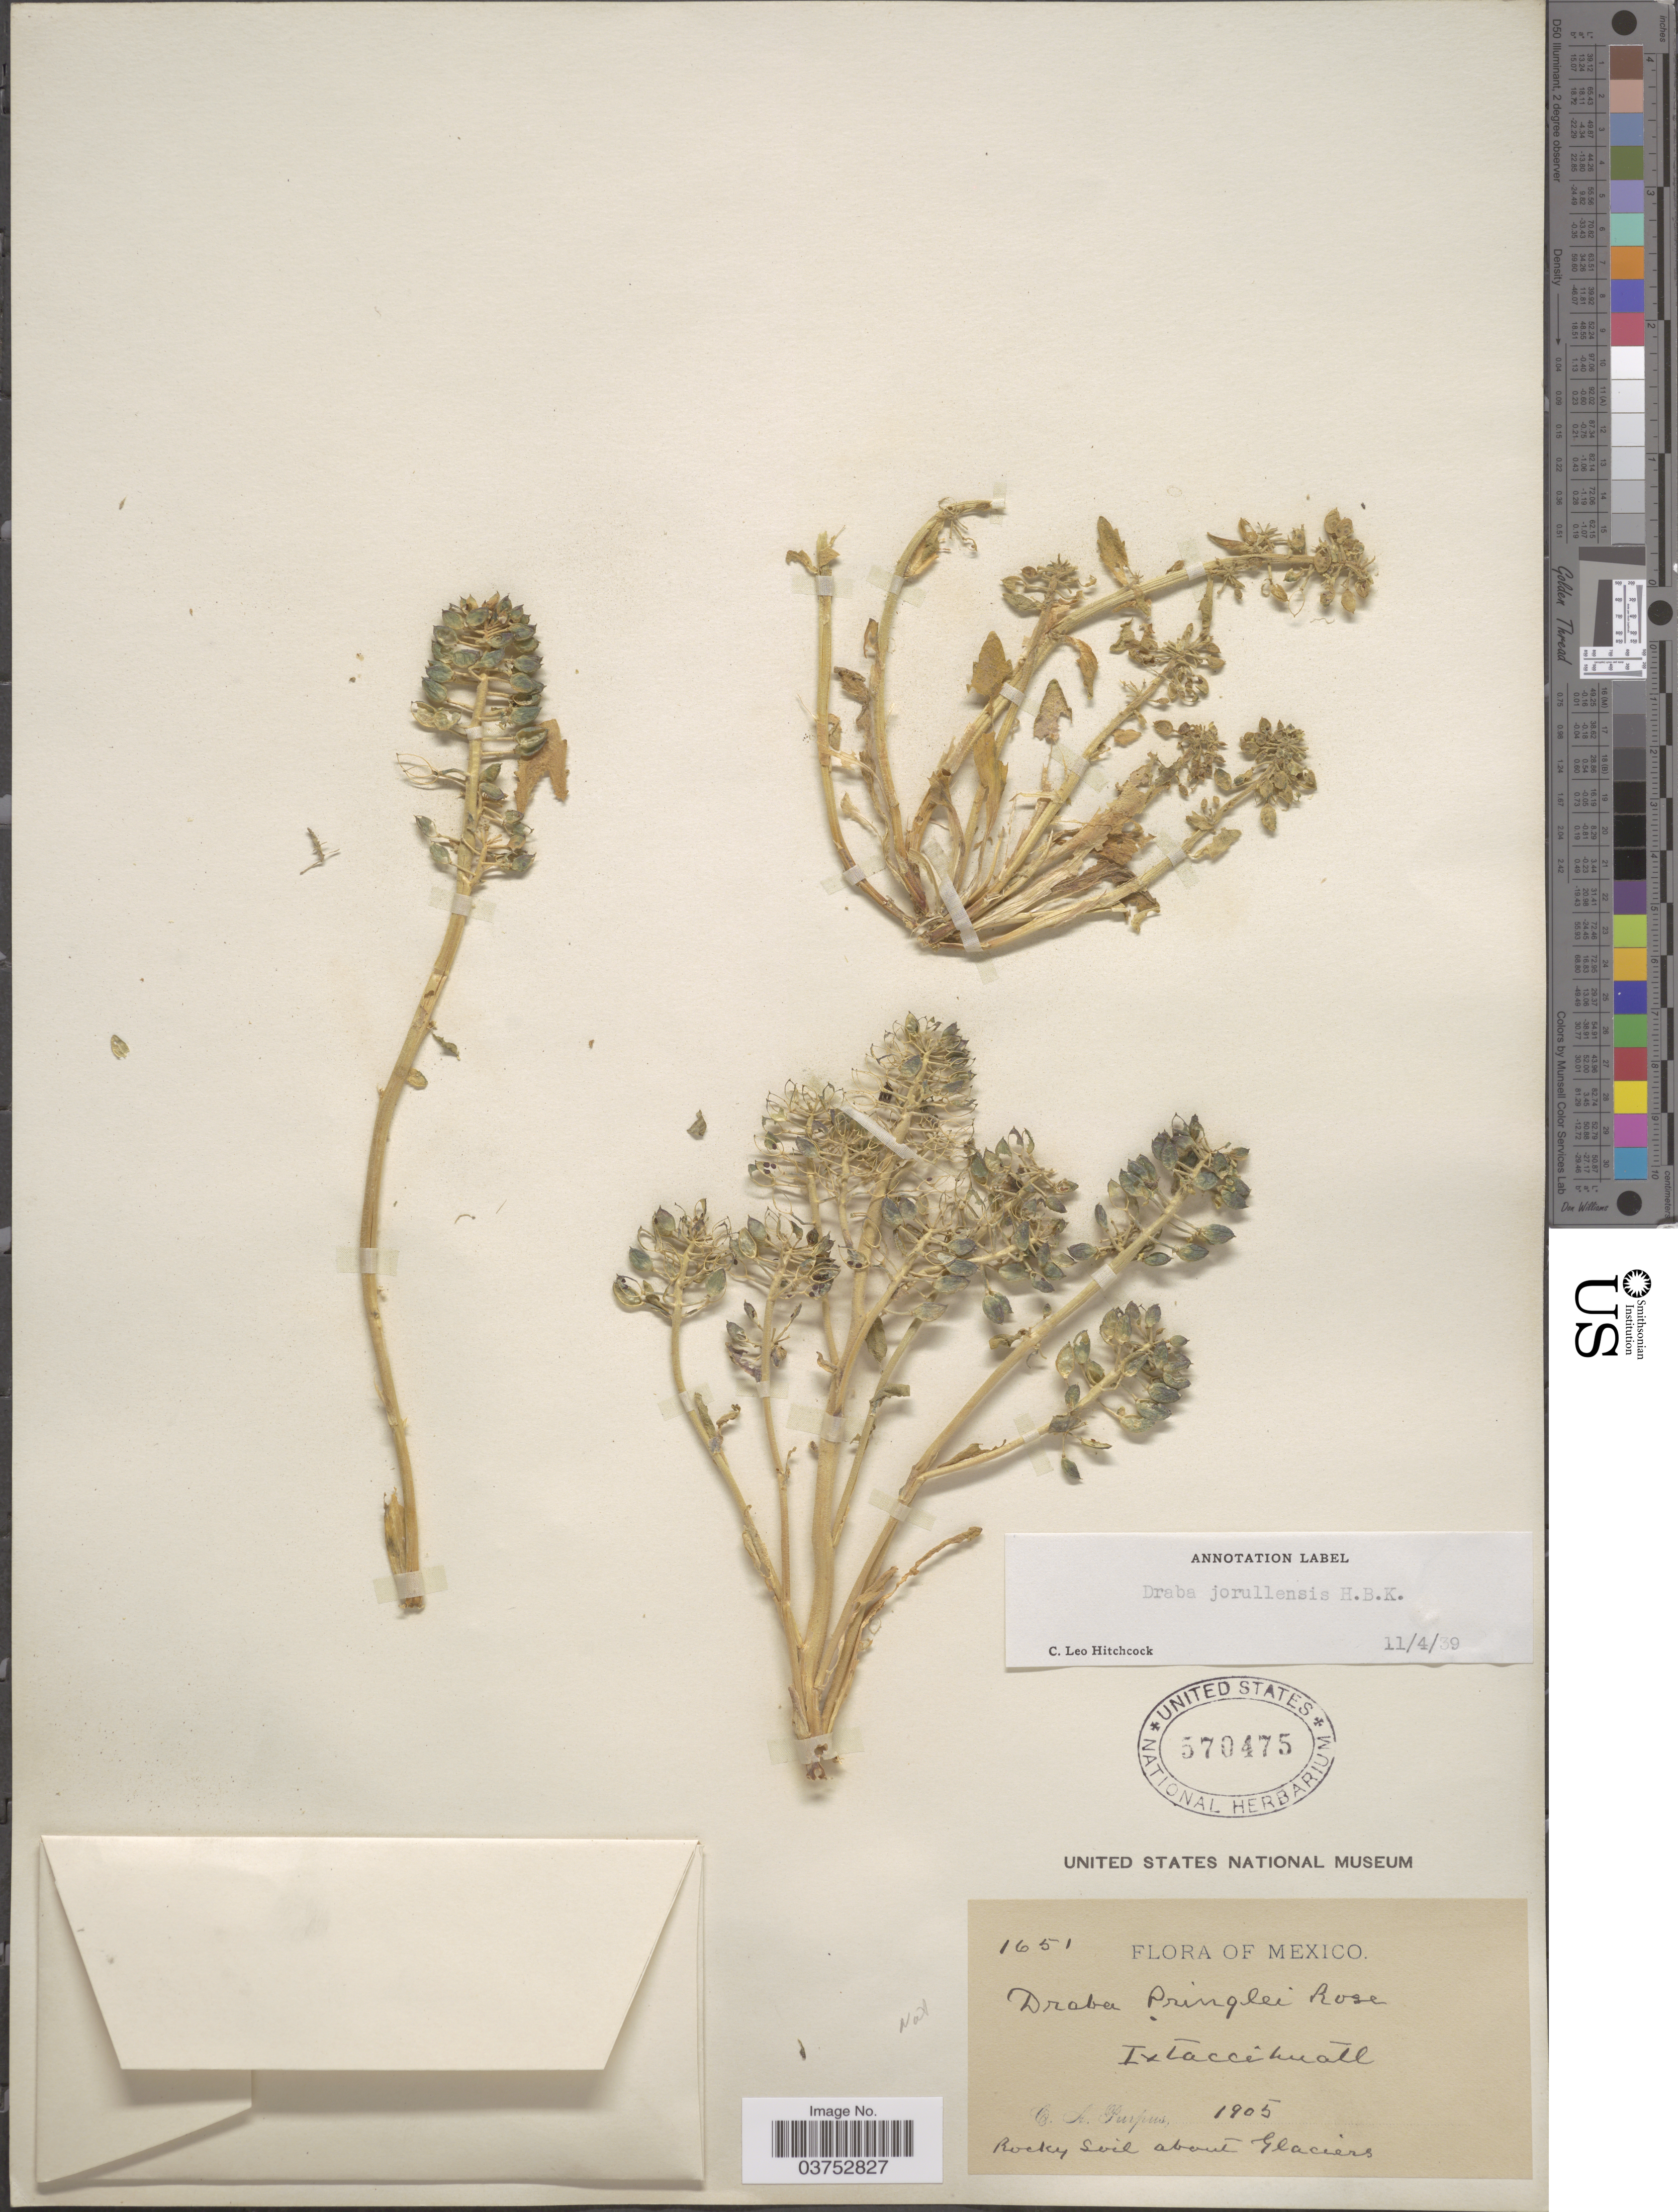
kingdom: Plantae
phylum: Tracheophyta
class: Magnoliopsida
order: Brassicales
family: Brassicaceae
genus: Draba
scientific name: Draba jorullensis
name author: Kunth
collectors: C. A. Purpus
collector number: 1651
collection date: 1905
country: Mexico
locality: Ixtaccihuatl. Rocky soil about Glaciers.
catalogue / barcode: US 570475